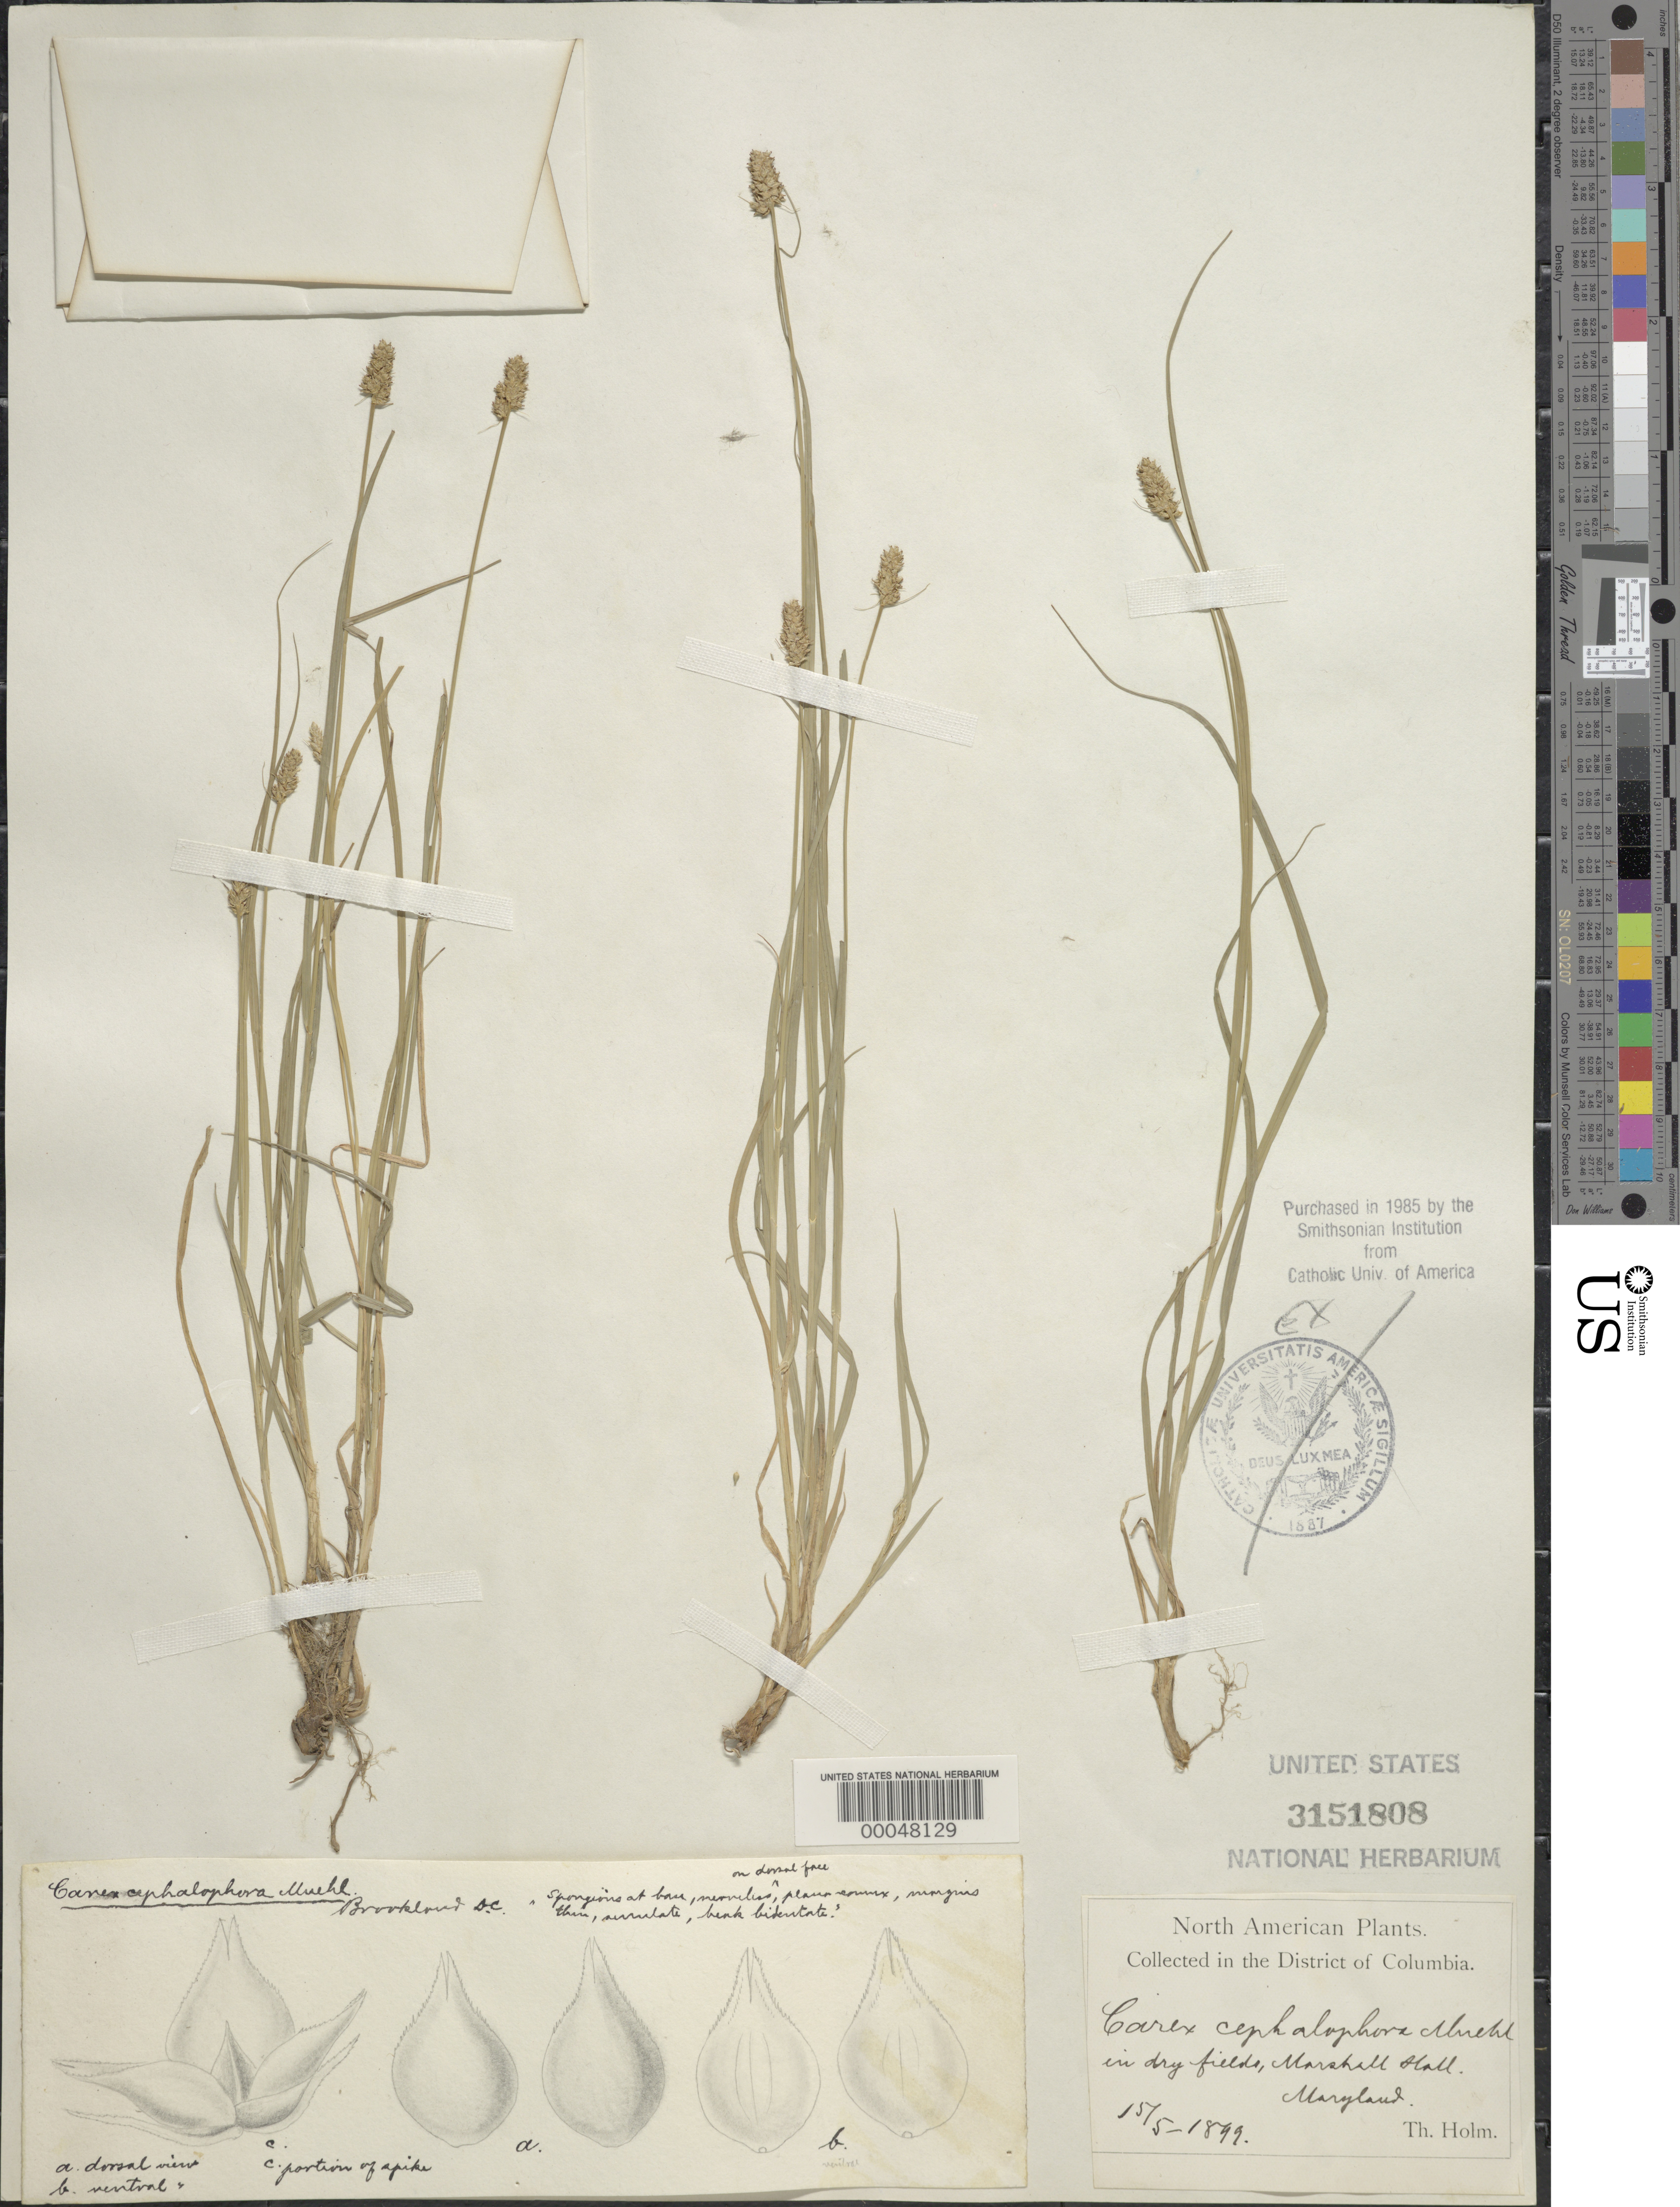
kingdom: Plantae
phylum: Tracheophyta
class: Liliopsida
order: Poales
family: Cyperaceae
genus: Carex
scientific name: Carex cephalophora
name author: Muhl. ex Willd.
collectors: T. Holm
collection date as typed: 15 May 1899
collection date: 1899-05-15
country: United States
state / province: Maryland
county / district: Prince George's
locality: Marshall Hall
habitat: Dry fields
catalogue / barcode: US 3151808